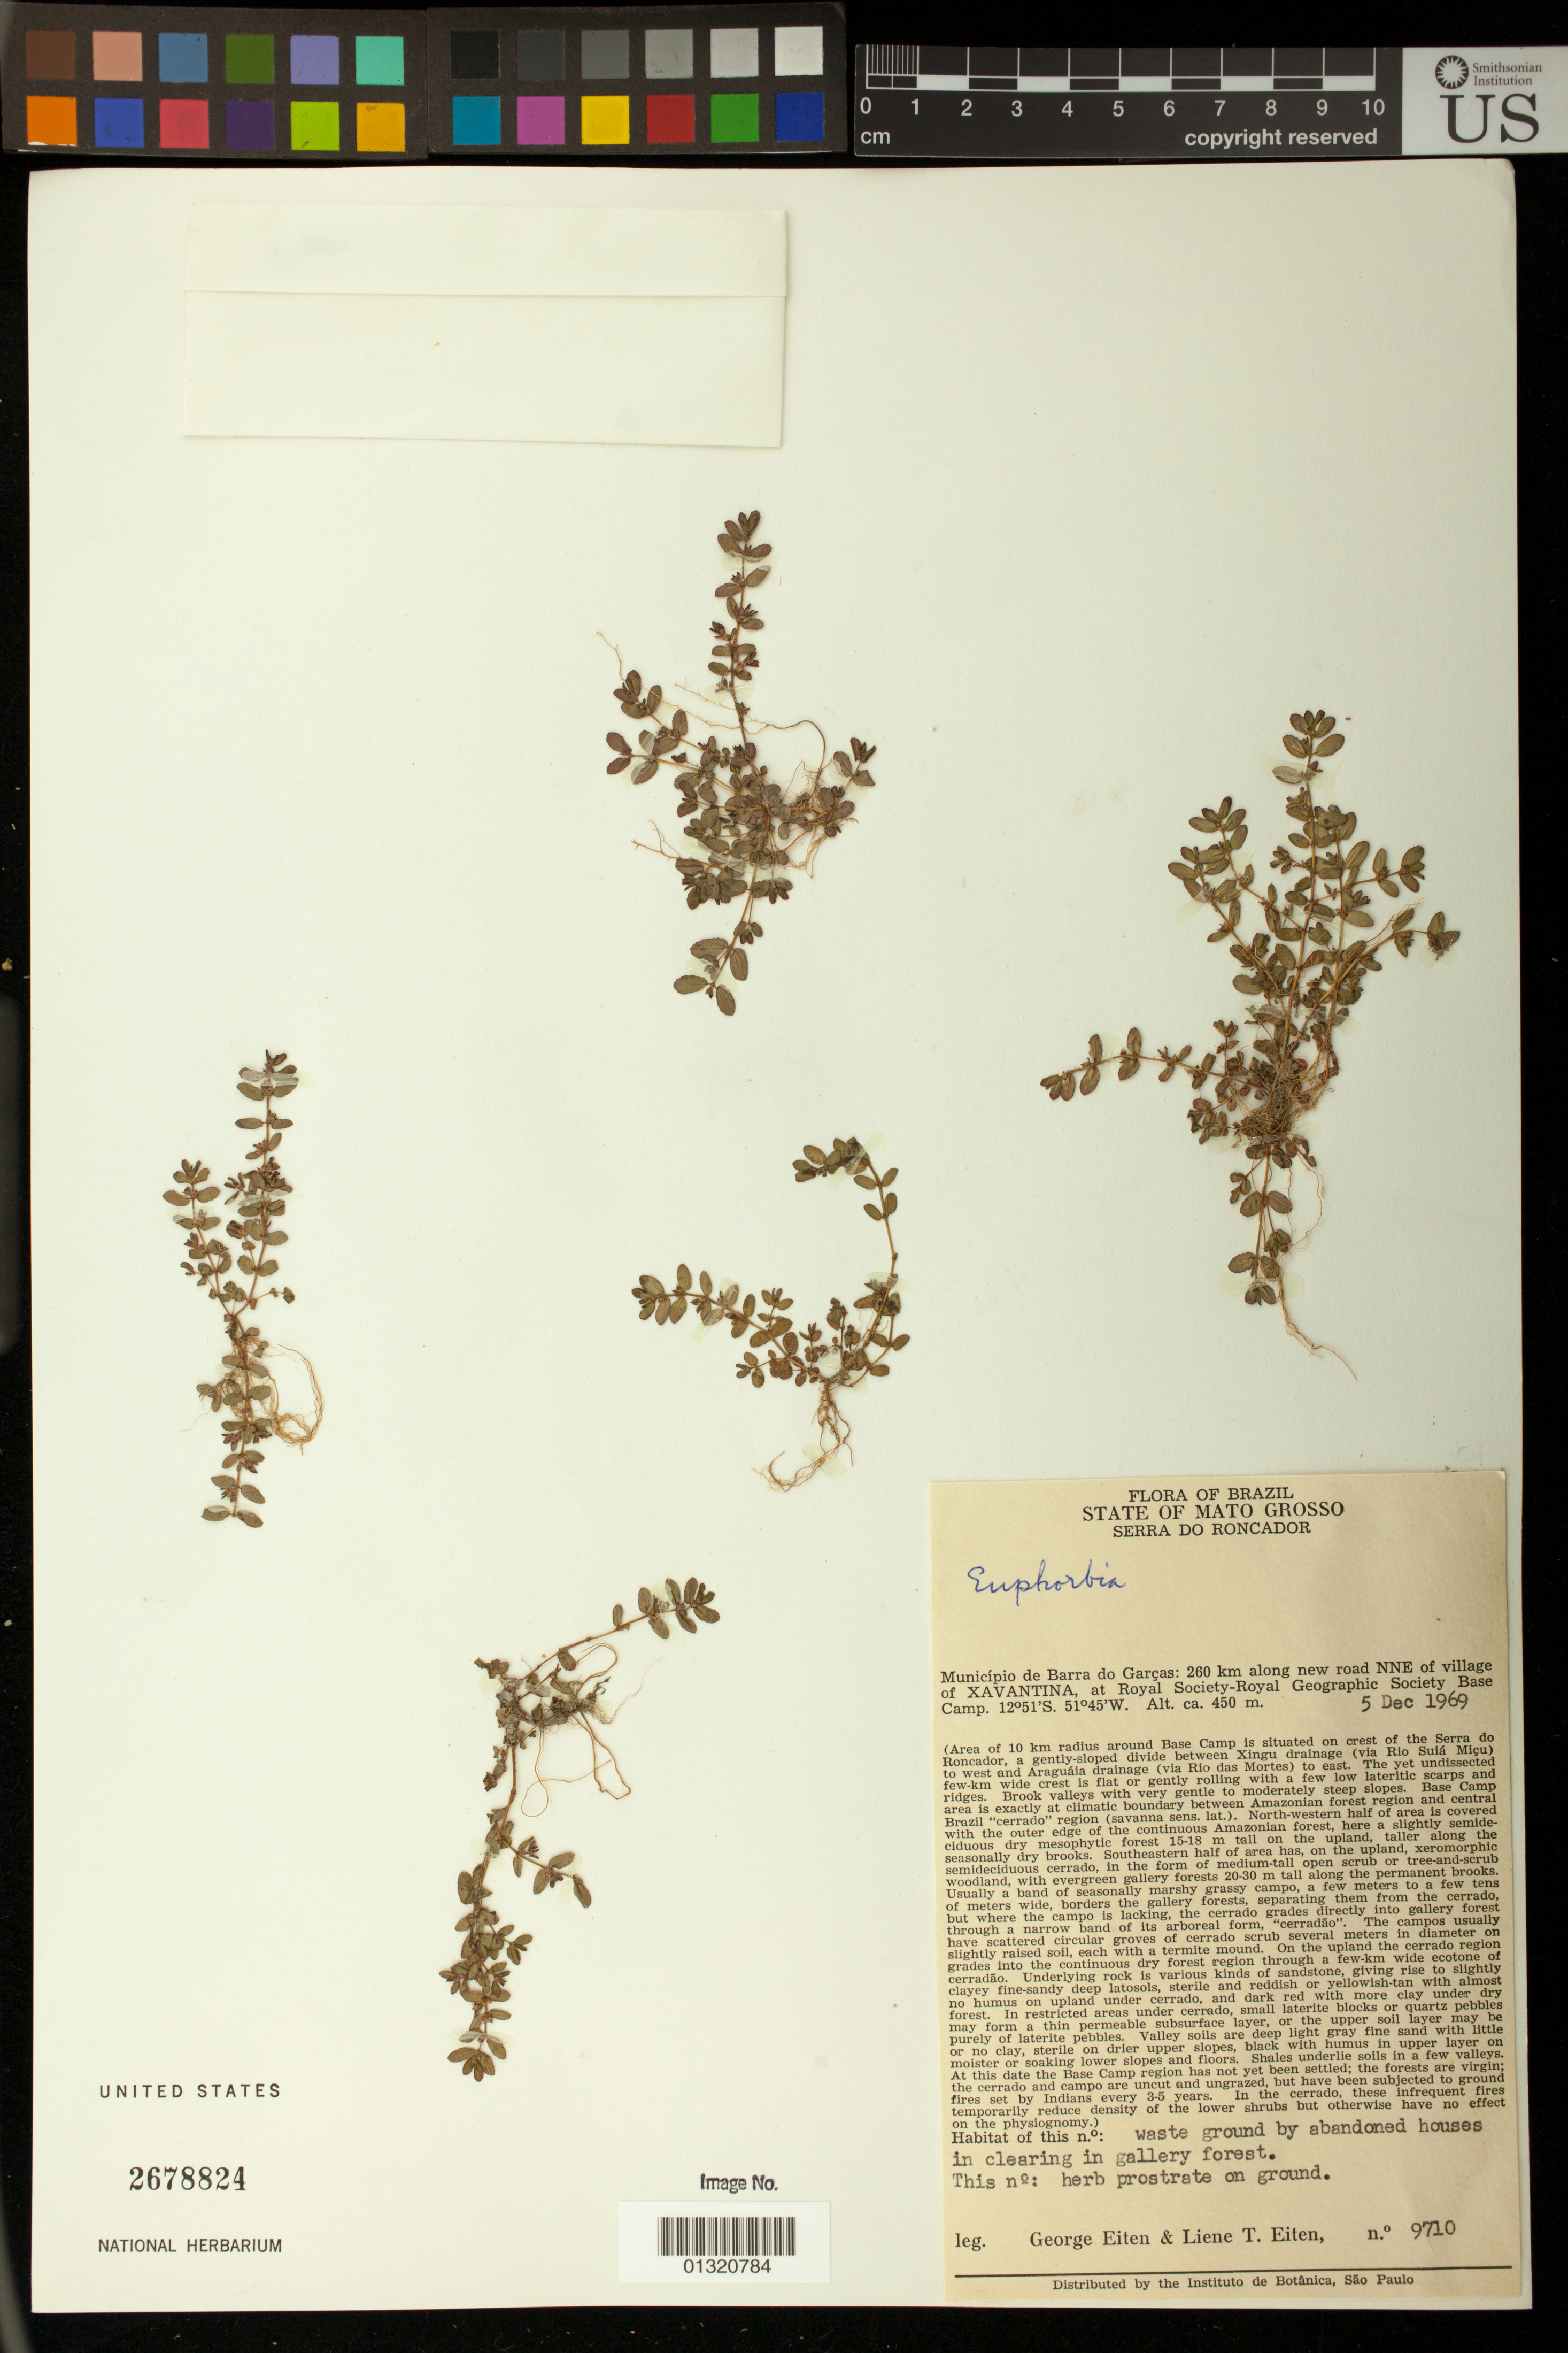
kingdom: Plantae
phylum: Tracheophyta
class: Magnoliopsida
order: Malpighiales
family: Euphorbiaceae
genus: Euphorbia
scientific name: Euphorbia sp.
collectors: G. Eiten & L. T. Eiten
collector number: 9710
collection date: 1969-12-05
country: Brazil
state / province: Mato Grosso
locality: Serra Do Roncador; Municipio de Barro do Garcas: 260 km along new road NNE of village of XAVANTINA, at Royal Society-Royal Geographic Society Base Camp.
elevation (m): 450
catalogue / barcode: US 2678824